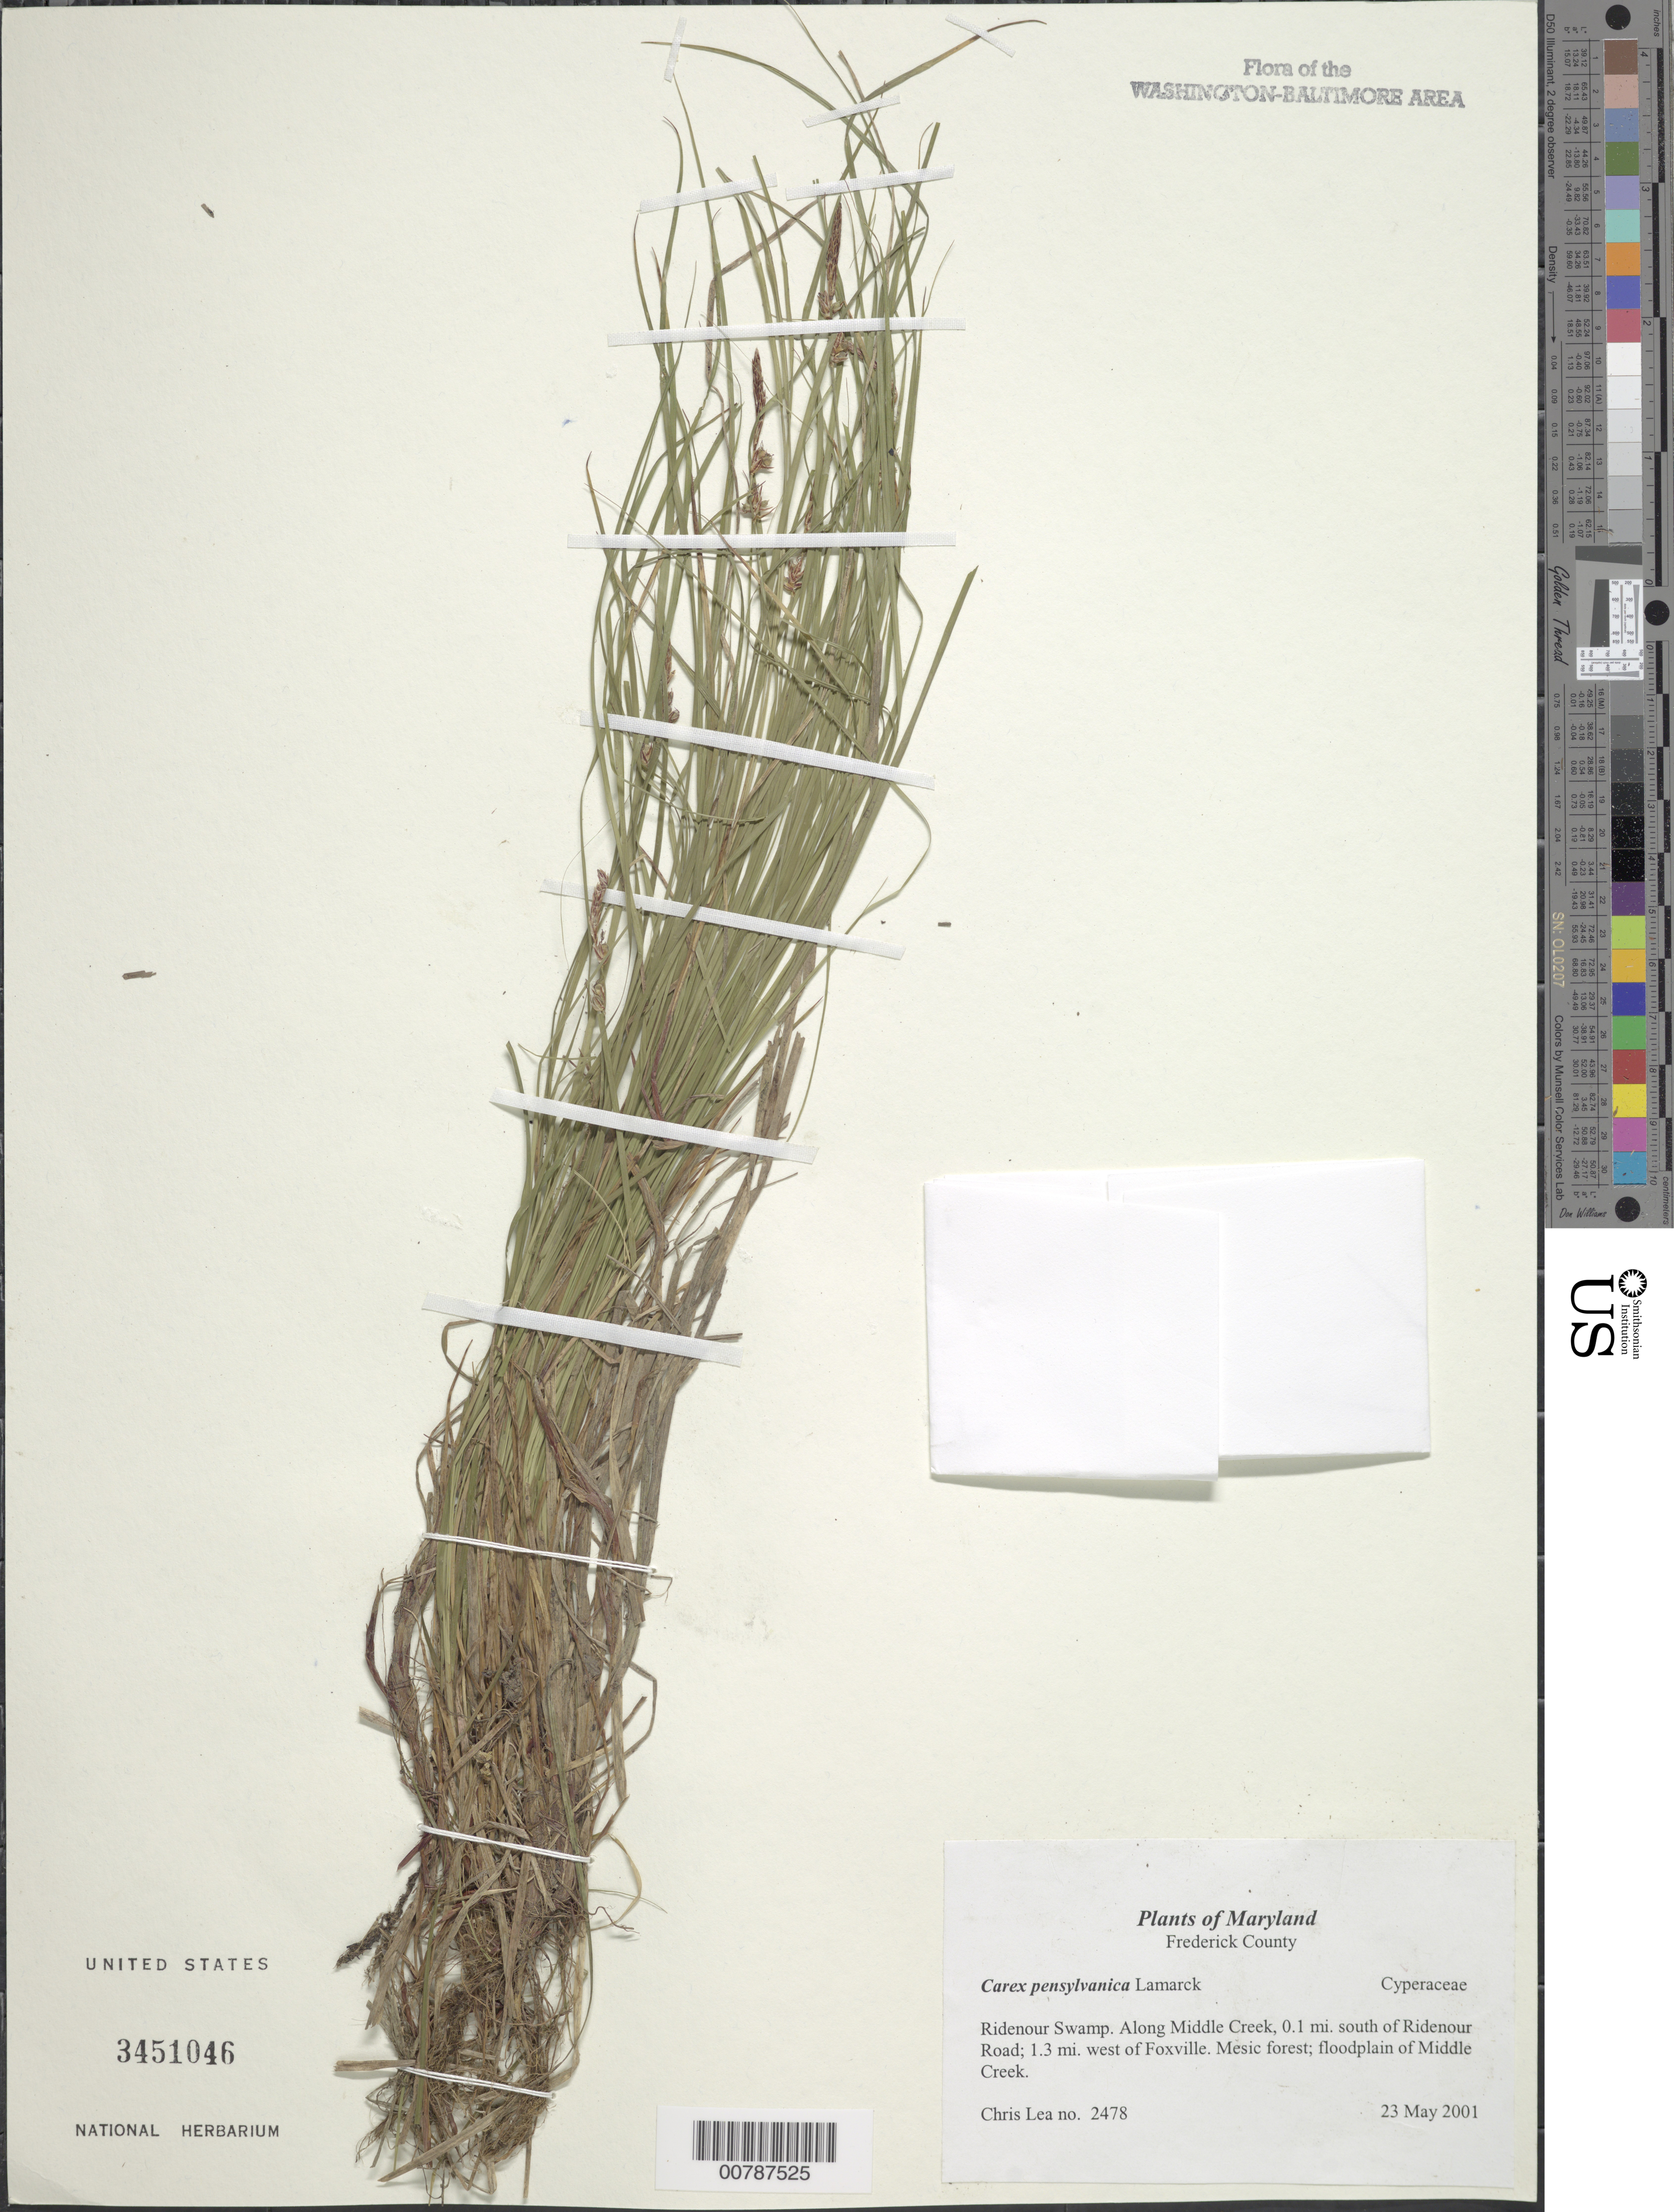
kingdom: Plantae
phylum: Tracheophyta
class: Liliopsida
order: Poales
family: Cyperaceae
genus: Carex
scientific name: Carex pensylvanica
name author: Lam.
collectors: C. Lea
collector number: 2478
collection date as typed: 23 May 2001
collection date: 2001-05-23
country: United States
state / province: Maryland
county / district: Frederick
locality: Ridenour Swamp. Along Middle Creek, 0.1 mi. south of Ridenour Road; 1.3 mi. west of Foxville.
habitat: Mesic forest; floodplain of Middle Creek.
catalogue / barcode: US 3451046